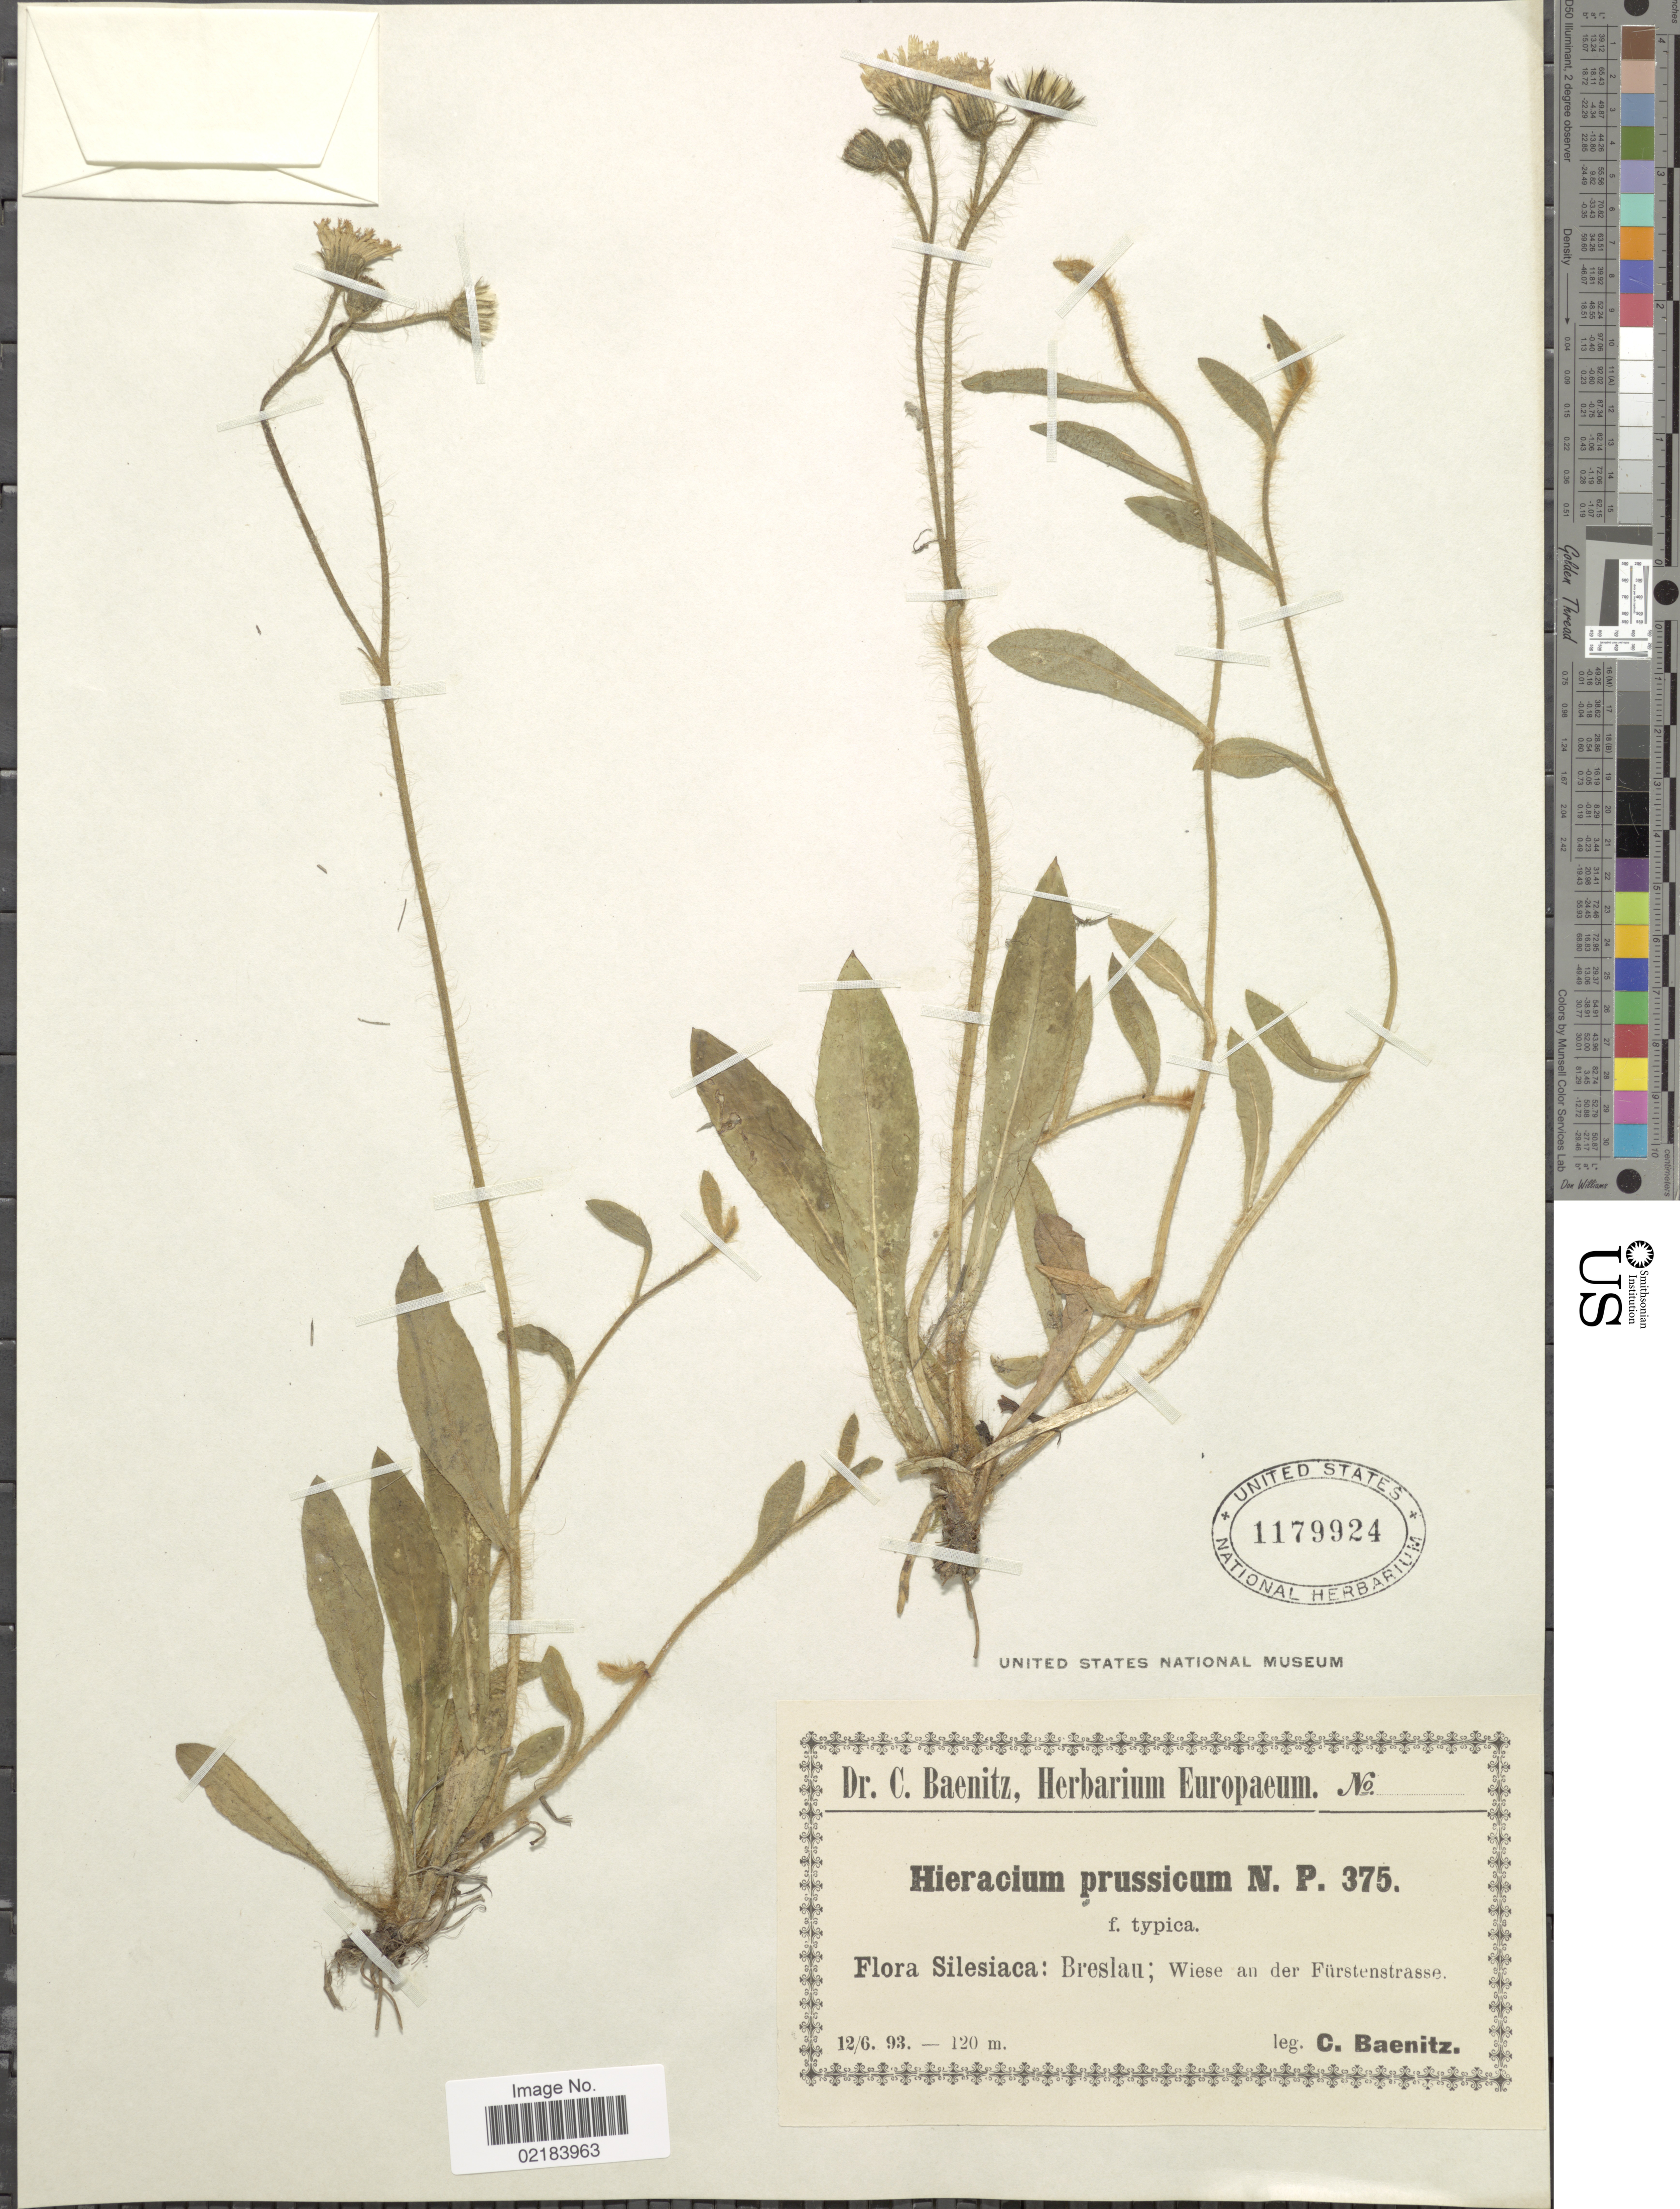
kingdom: Plantae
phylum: Tracheophyta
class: Magnoliopsida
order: Asterales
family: Asteraceae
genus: Pilosella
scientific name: Pilosella prussica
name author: (Näg. & Peter) Soják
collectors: C. G. Baenitz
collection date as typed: Transcribed d/m/y: 12/6/93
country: Poland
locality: Silesiaca. Breslau; Wiese au der Furstenstrasse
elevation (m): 120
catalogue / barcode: US 1179924